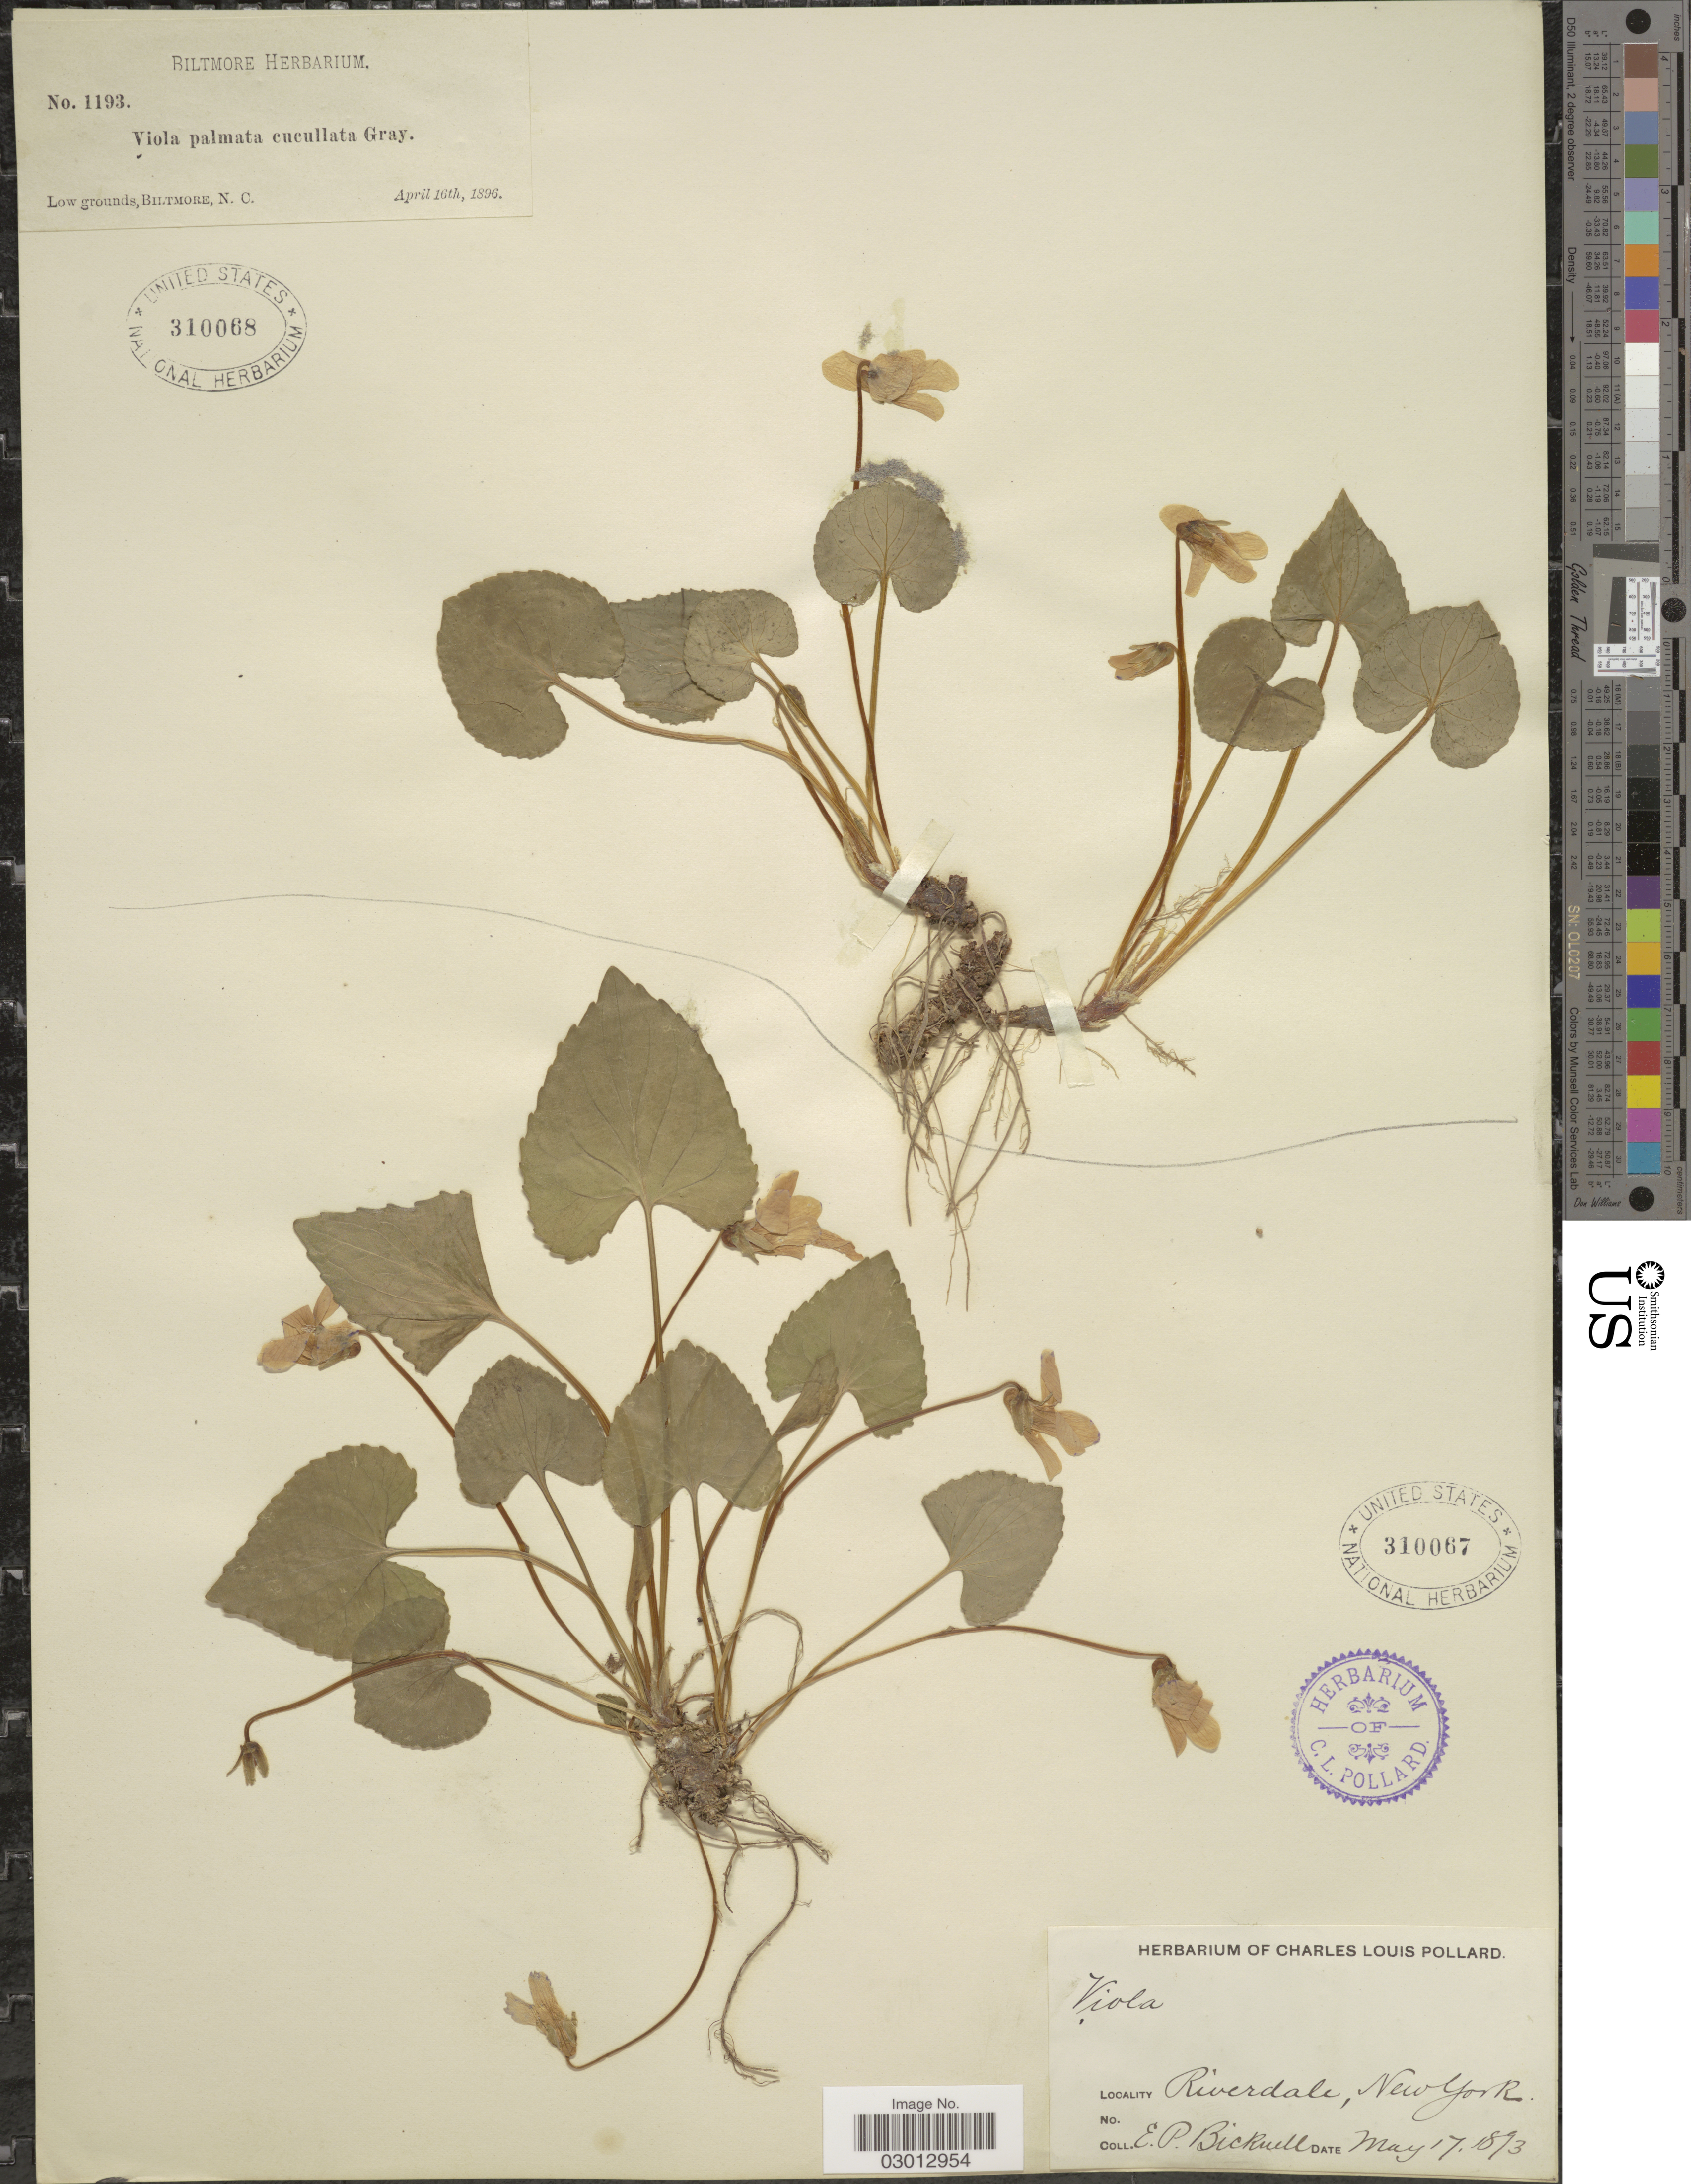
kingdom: Plantae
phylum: Tracheophyta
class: Magnoliopsida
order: Malpighiales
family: Violaceae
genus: Viola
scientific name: Viola papilionacea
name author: Pursh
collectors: ex herb. Biltmore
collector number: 1193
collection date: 1896-04-16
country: United States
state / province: North Carolina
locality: Low grounds, Biltmore, N. C.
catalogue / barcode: US 310068-2